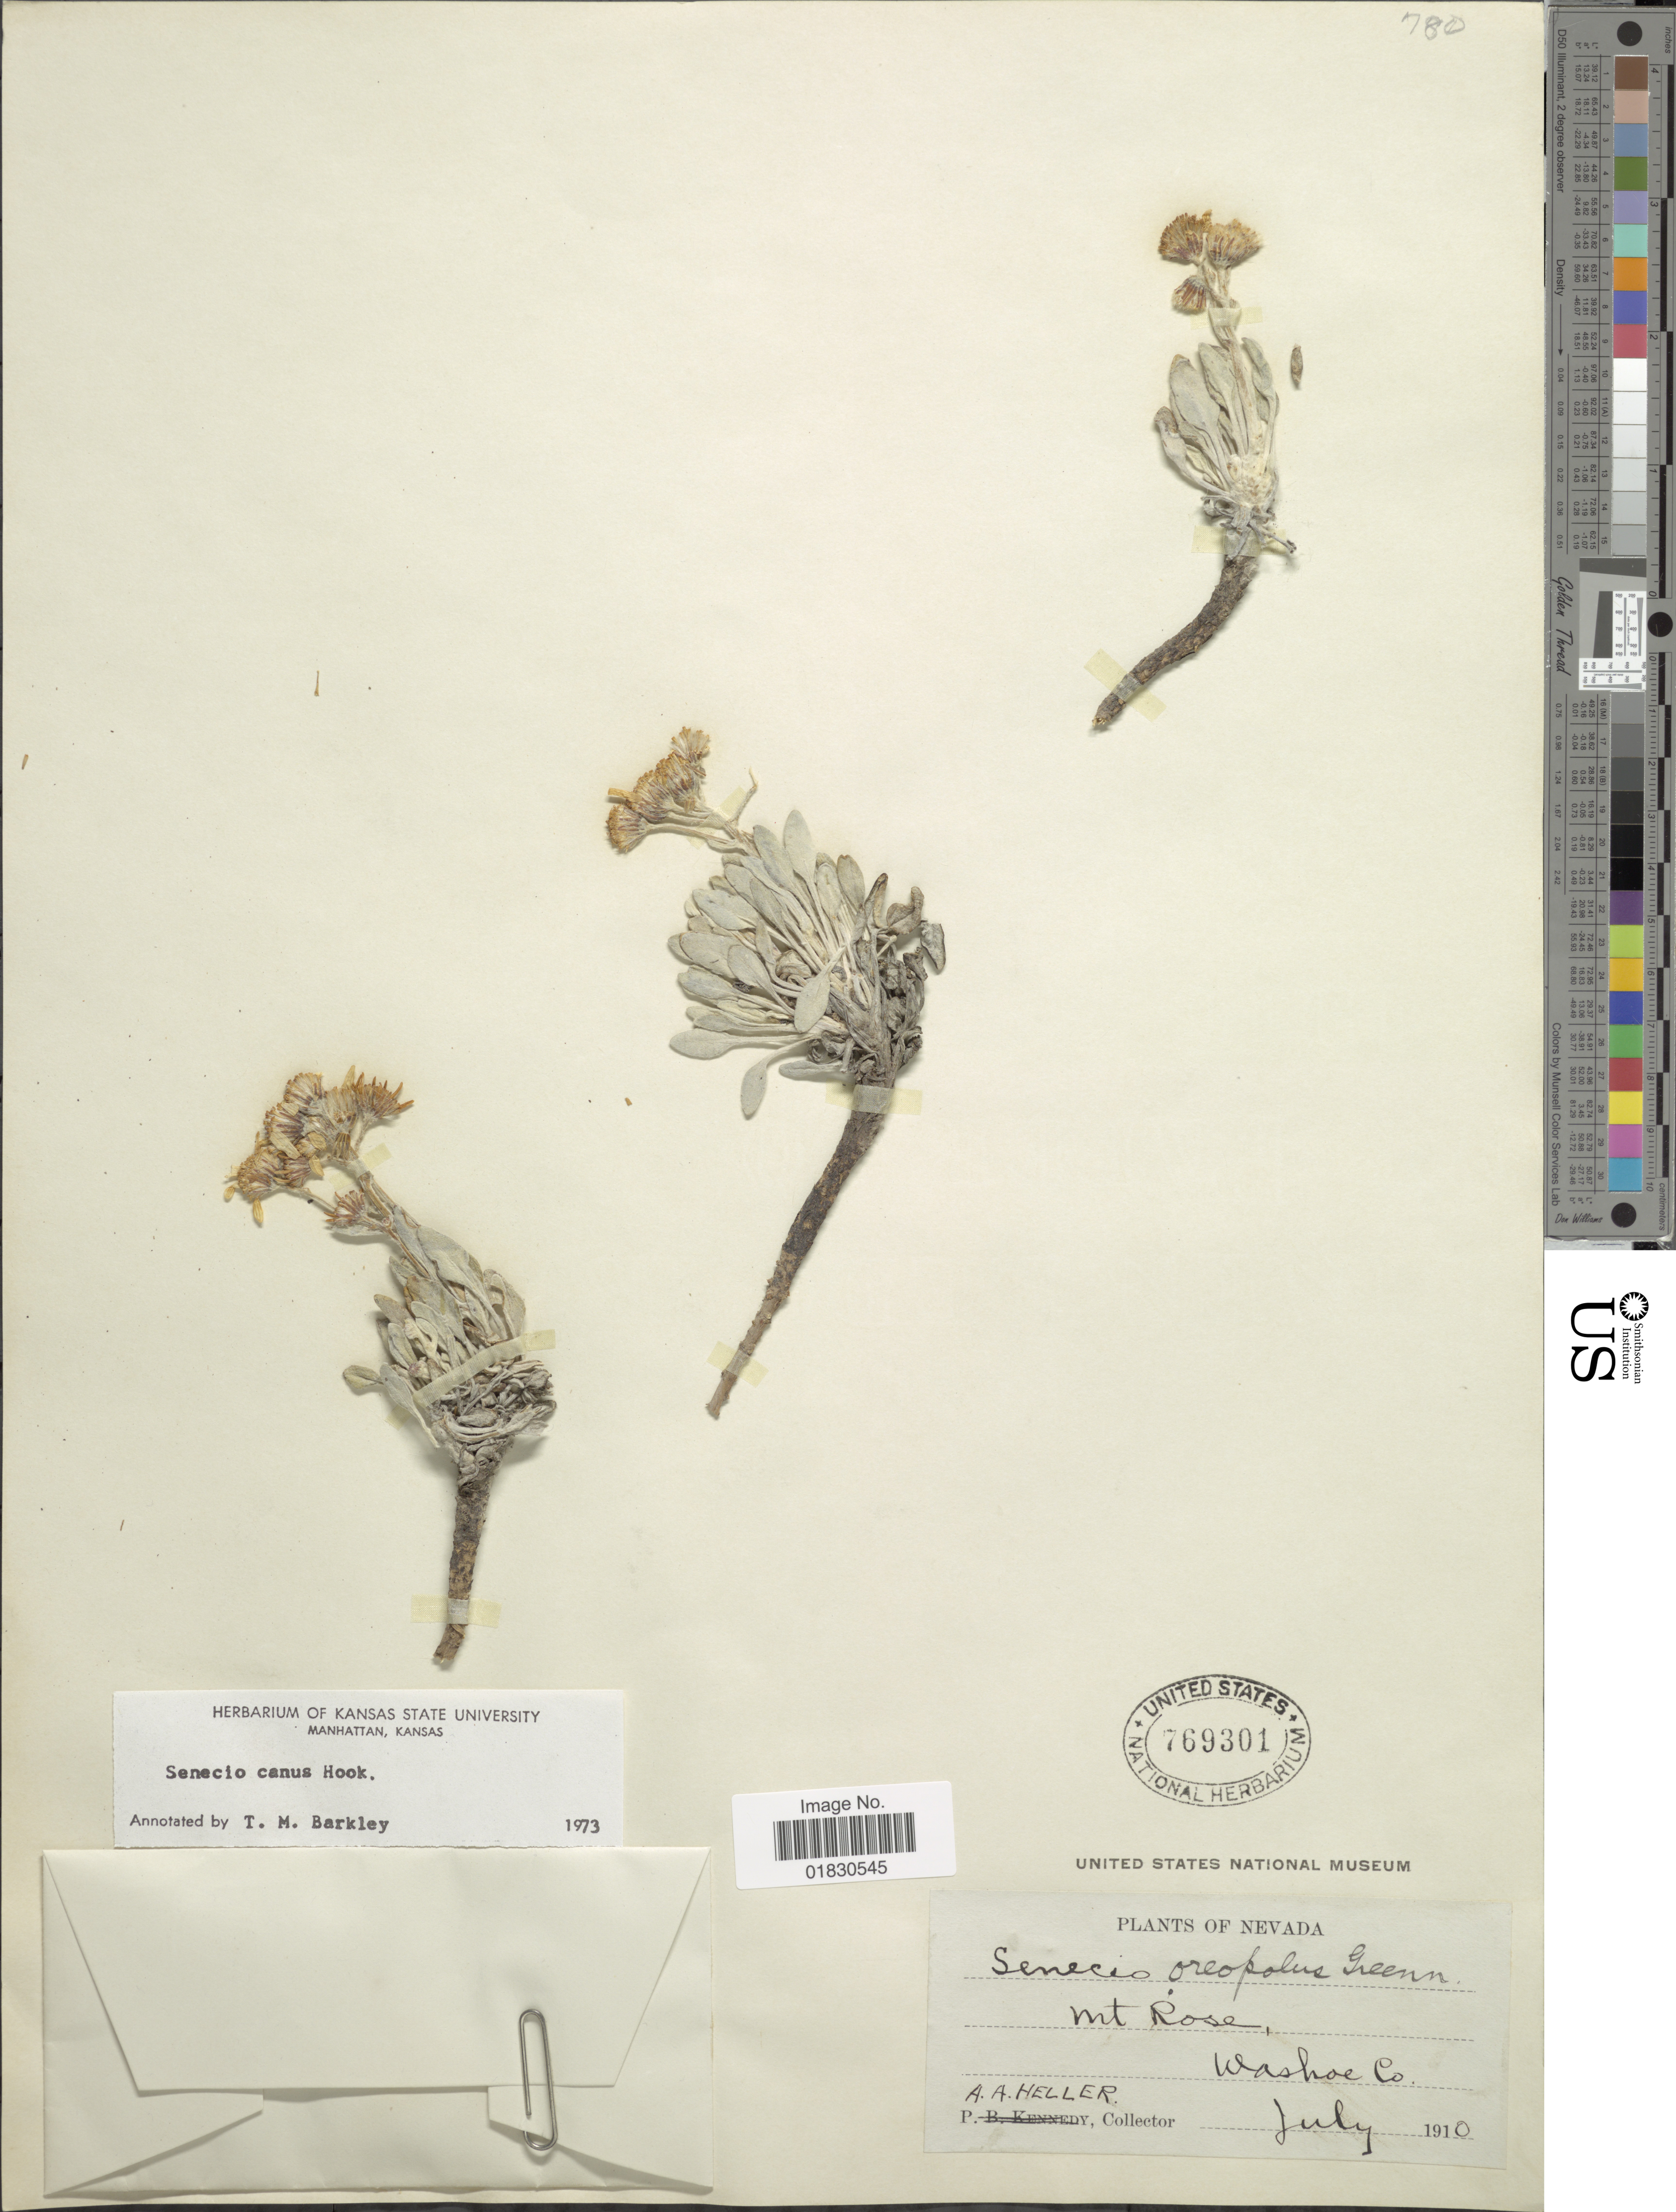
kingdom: Plantae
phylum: Tracheophyta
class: Magnoliopsida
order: Asterales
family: Asteraceae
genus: Packera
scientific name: Packera cana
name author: (Hook.) W.A. Weber & Á. Löve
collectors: A. A. Heller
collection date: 1910-07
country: United States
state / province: Nevada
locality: Mt. Rose, Washoe Co.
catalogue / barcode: US 769301